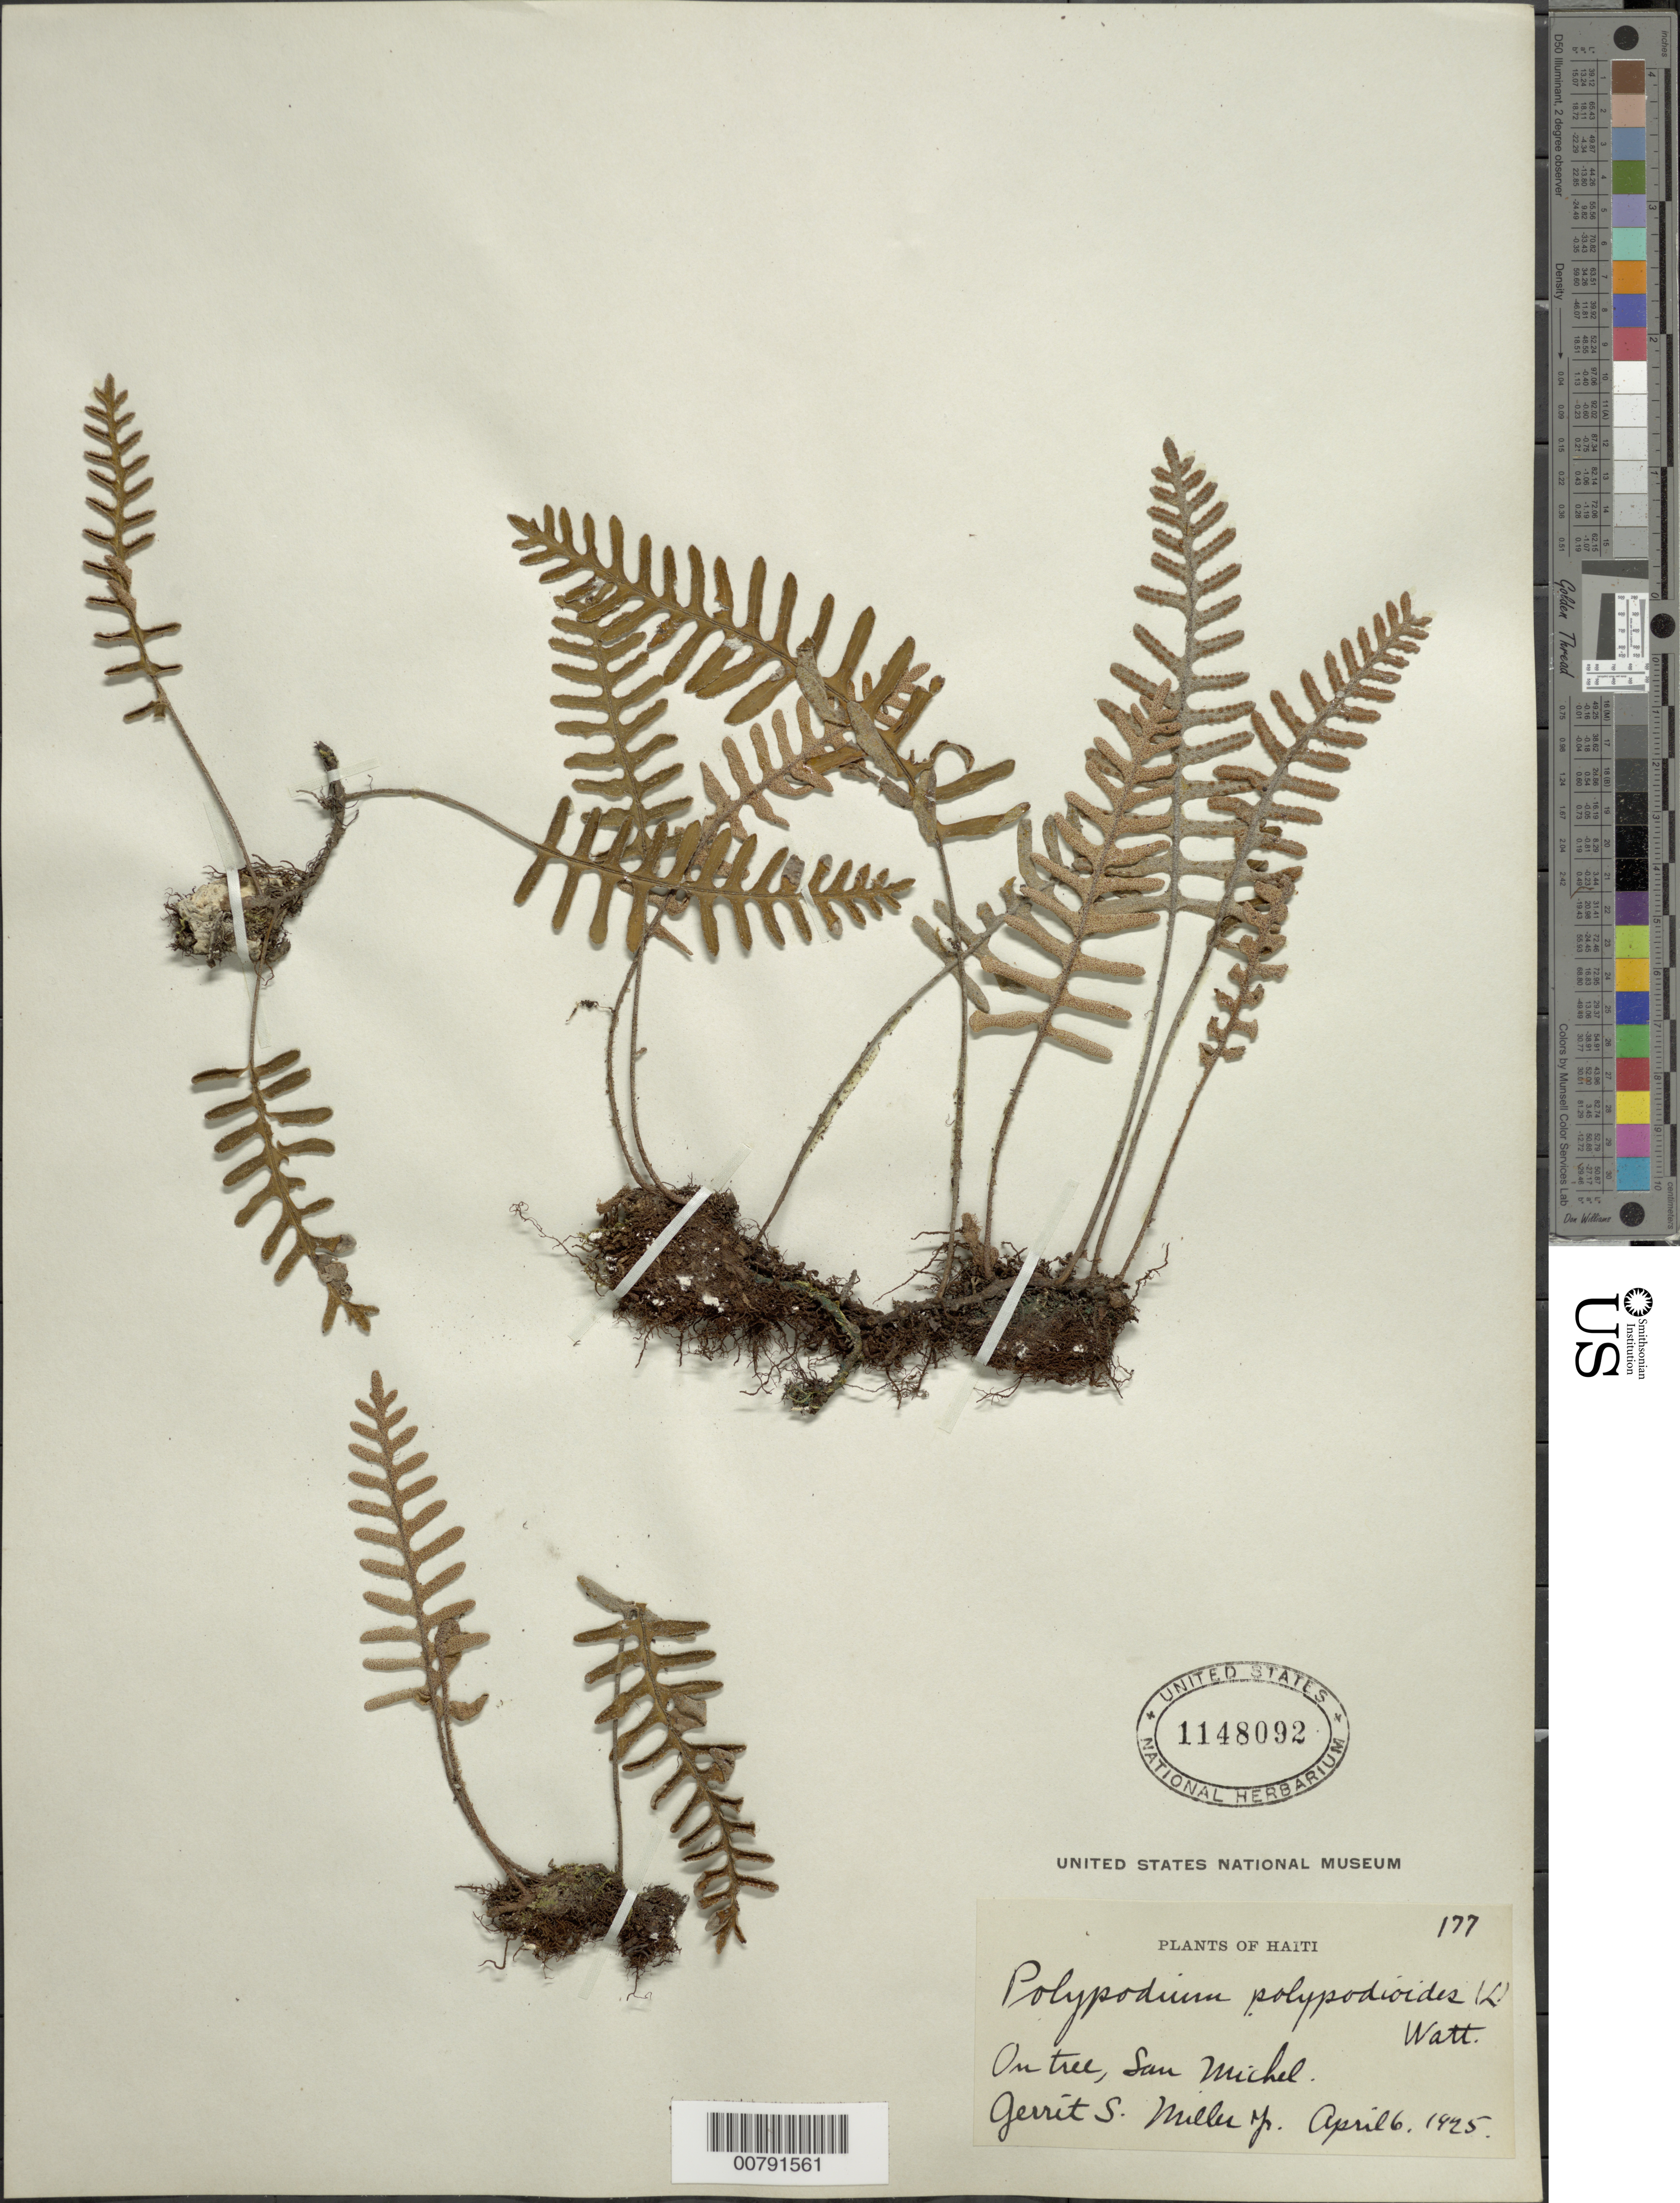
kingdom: Plantae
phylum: Tracheophyta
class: Polypodiopsida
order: Polypodiales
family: Polypodiaceae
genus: Pleopeltis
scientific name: Pleopeltis polypodioides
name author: (L.) E.G. Andrews & Windham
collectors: G. S. Miller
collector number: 177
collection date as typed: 06 Apr 1925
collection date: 1925-04-06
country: Haiti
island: Hispaniola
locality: San Michel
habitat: On tree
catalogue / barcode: US 1148092